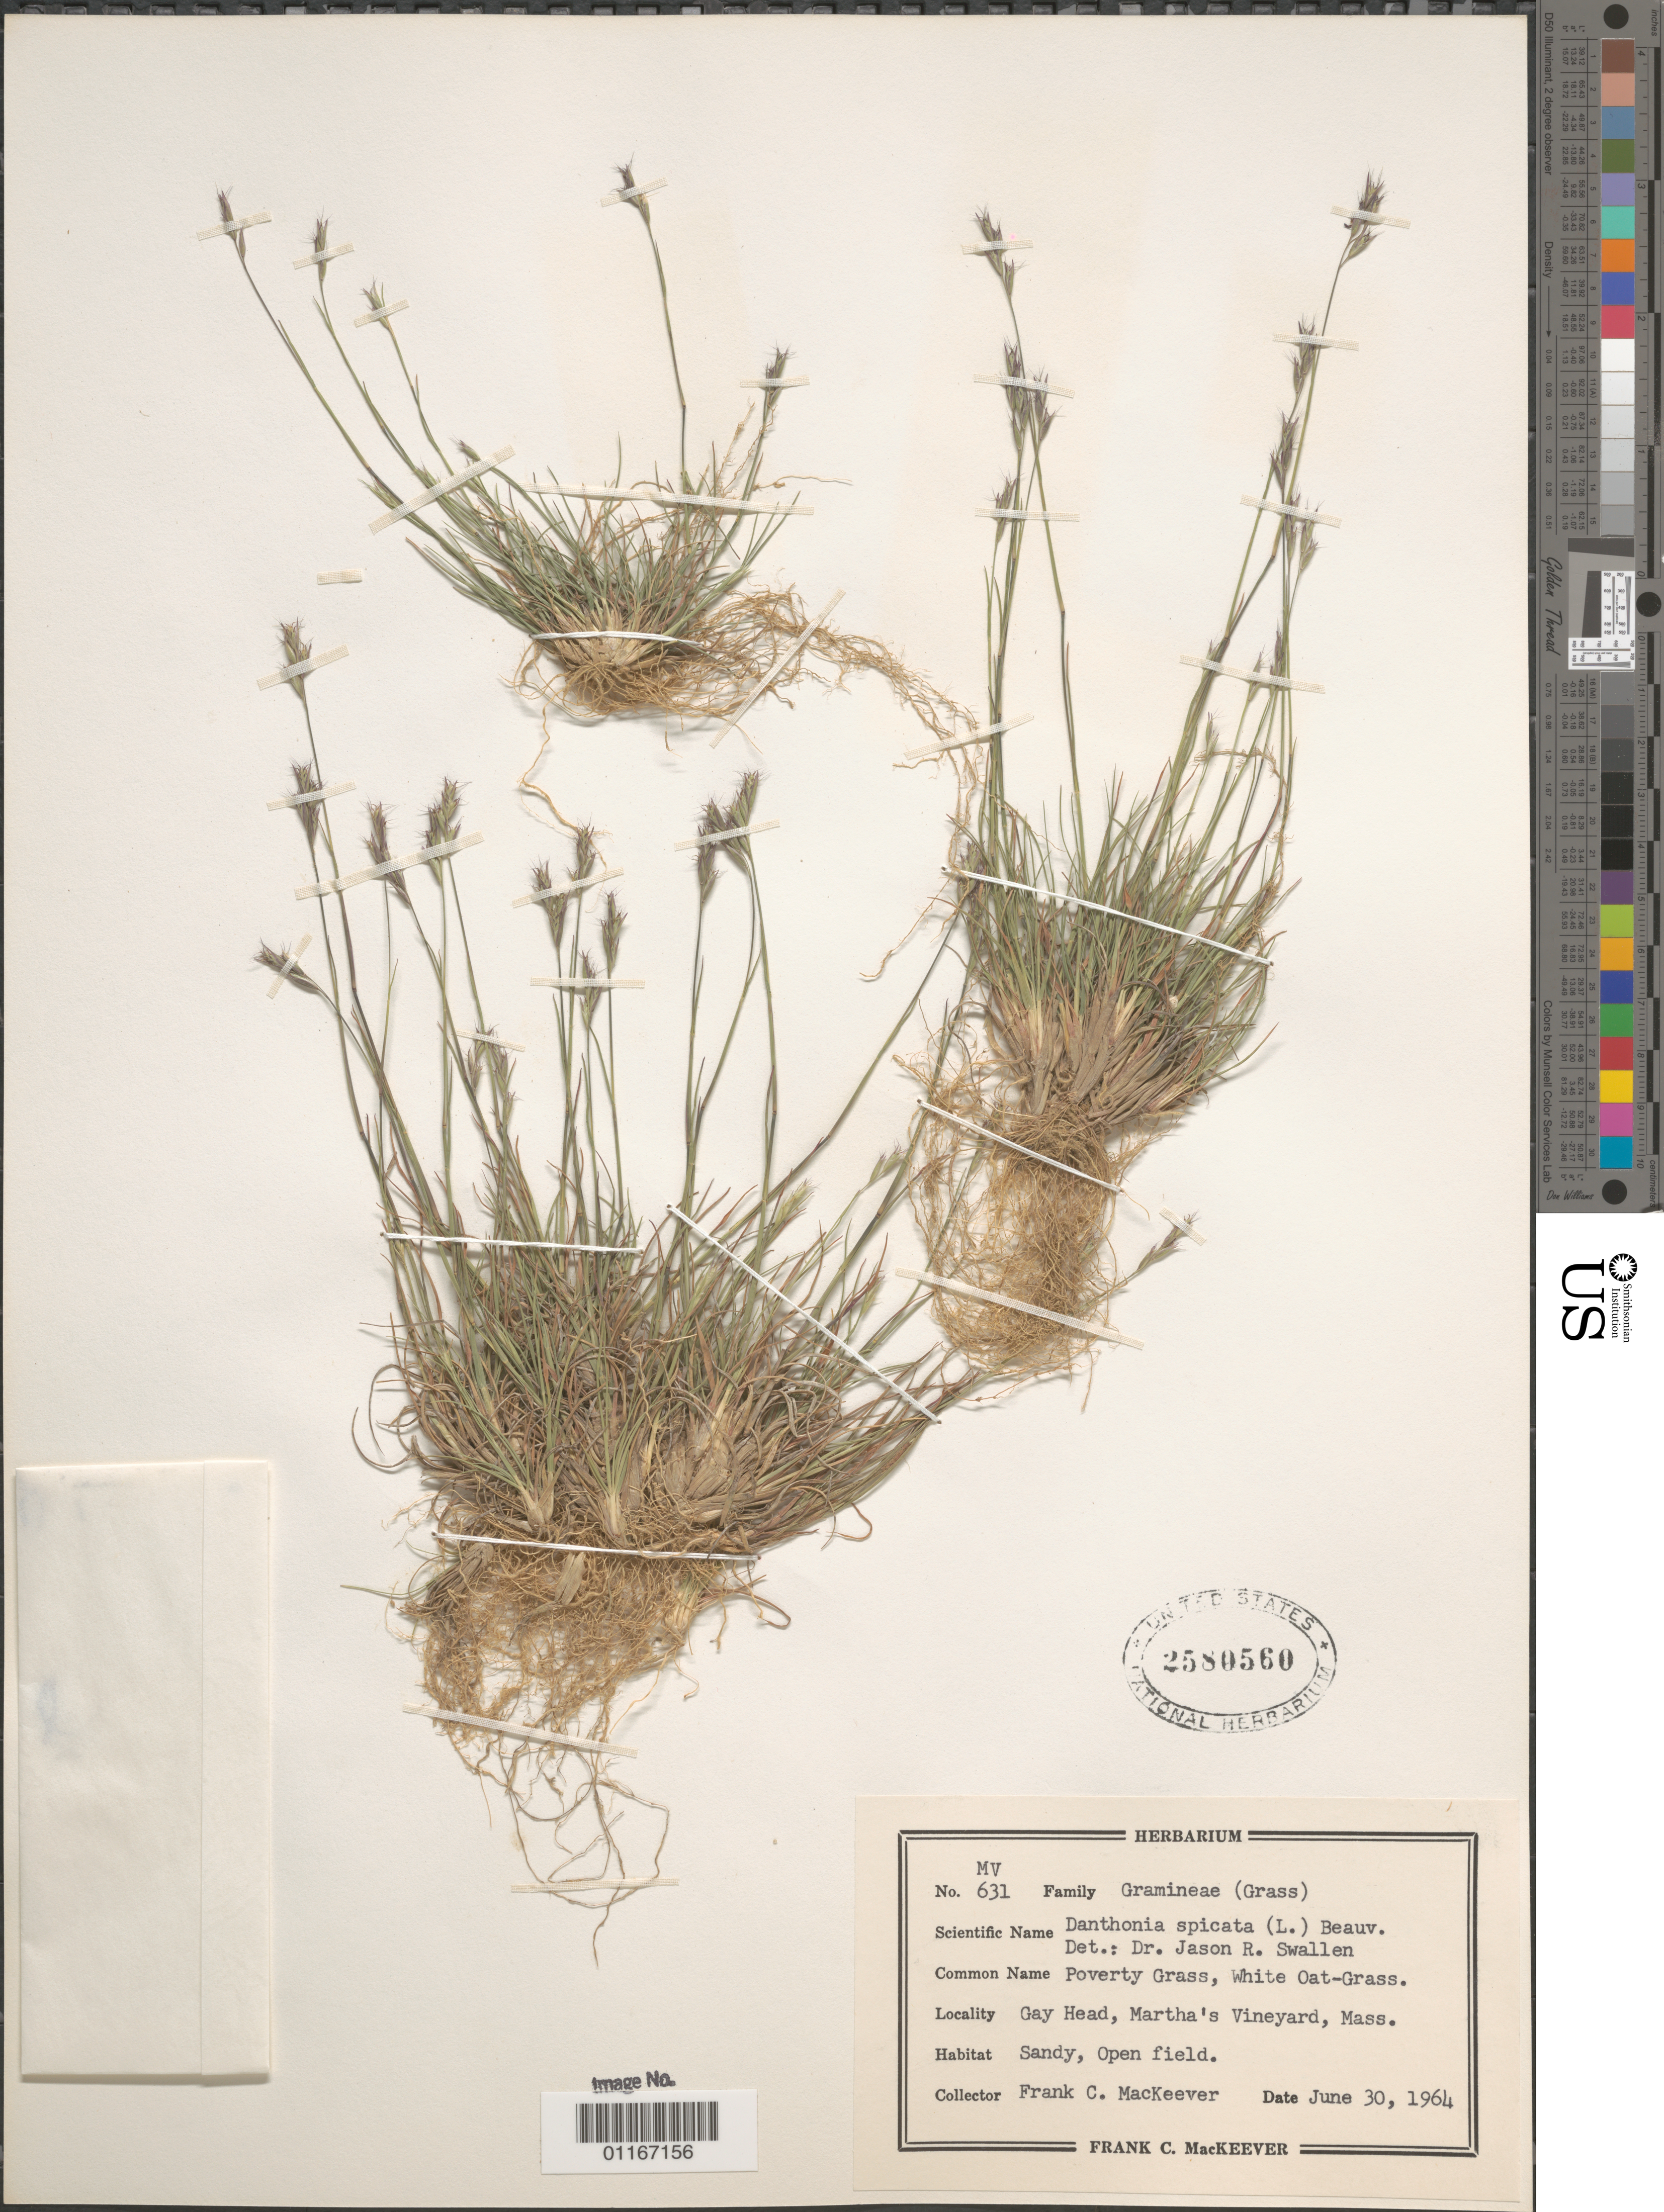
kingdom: Plantae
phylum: Tracheophyta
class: Liliopsida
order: Poales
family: Poaceae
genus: Danthonia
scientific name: Danthonia spicata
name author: (L.) P. Beauv. ex Roem. & Schult.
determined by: Swallen, Jason R.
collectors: F. C. MacKeever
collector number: MV 631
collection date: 1964-06-30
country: United States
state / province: Massachusetts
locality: Gey Head, Martha's Vineyard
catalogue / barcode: US 2580560